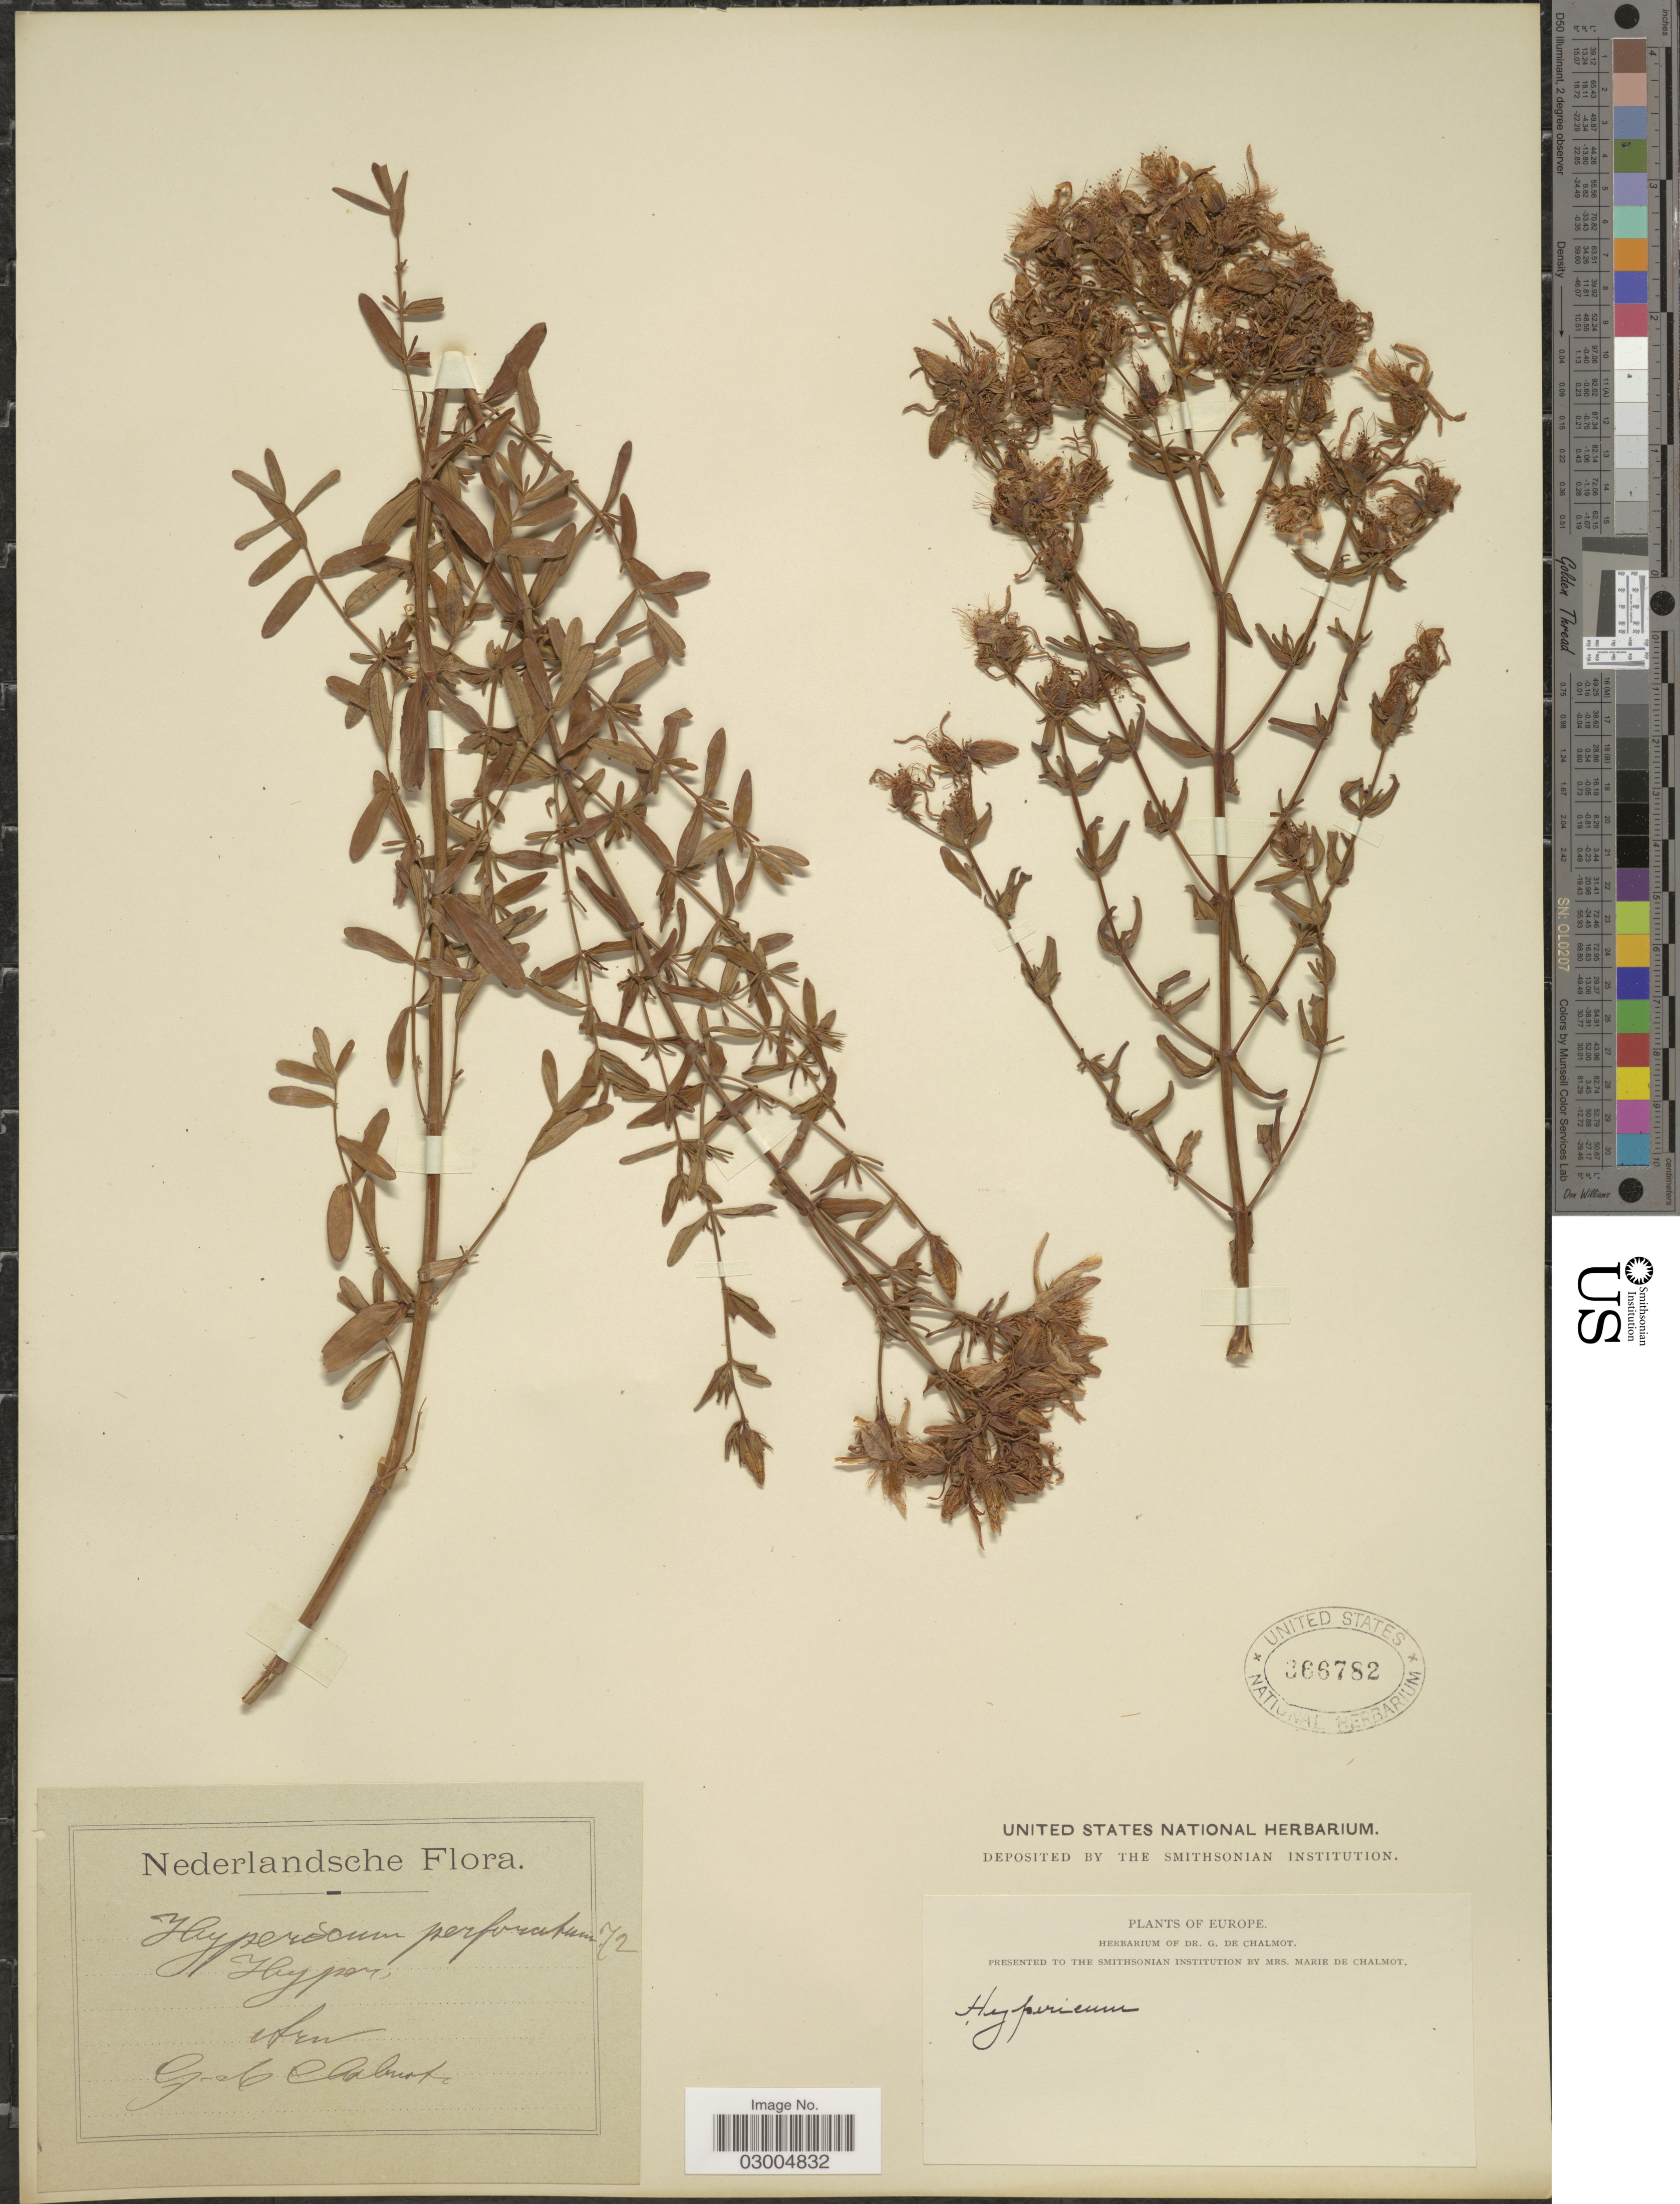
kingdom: Plantae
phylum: Tracheophyta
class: Magnoliopsida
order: Malpighiales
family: Hypericaceae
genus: Hypericum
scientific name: Hypericum perforatum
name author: L.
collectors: G. de Chalmot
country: Netherlands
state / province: Gelderland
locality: Arn.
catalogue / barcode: US 366782